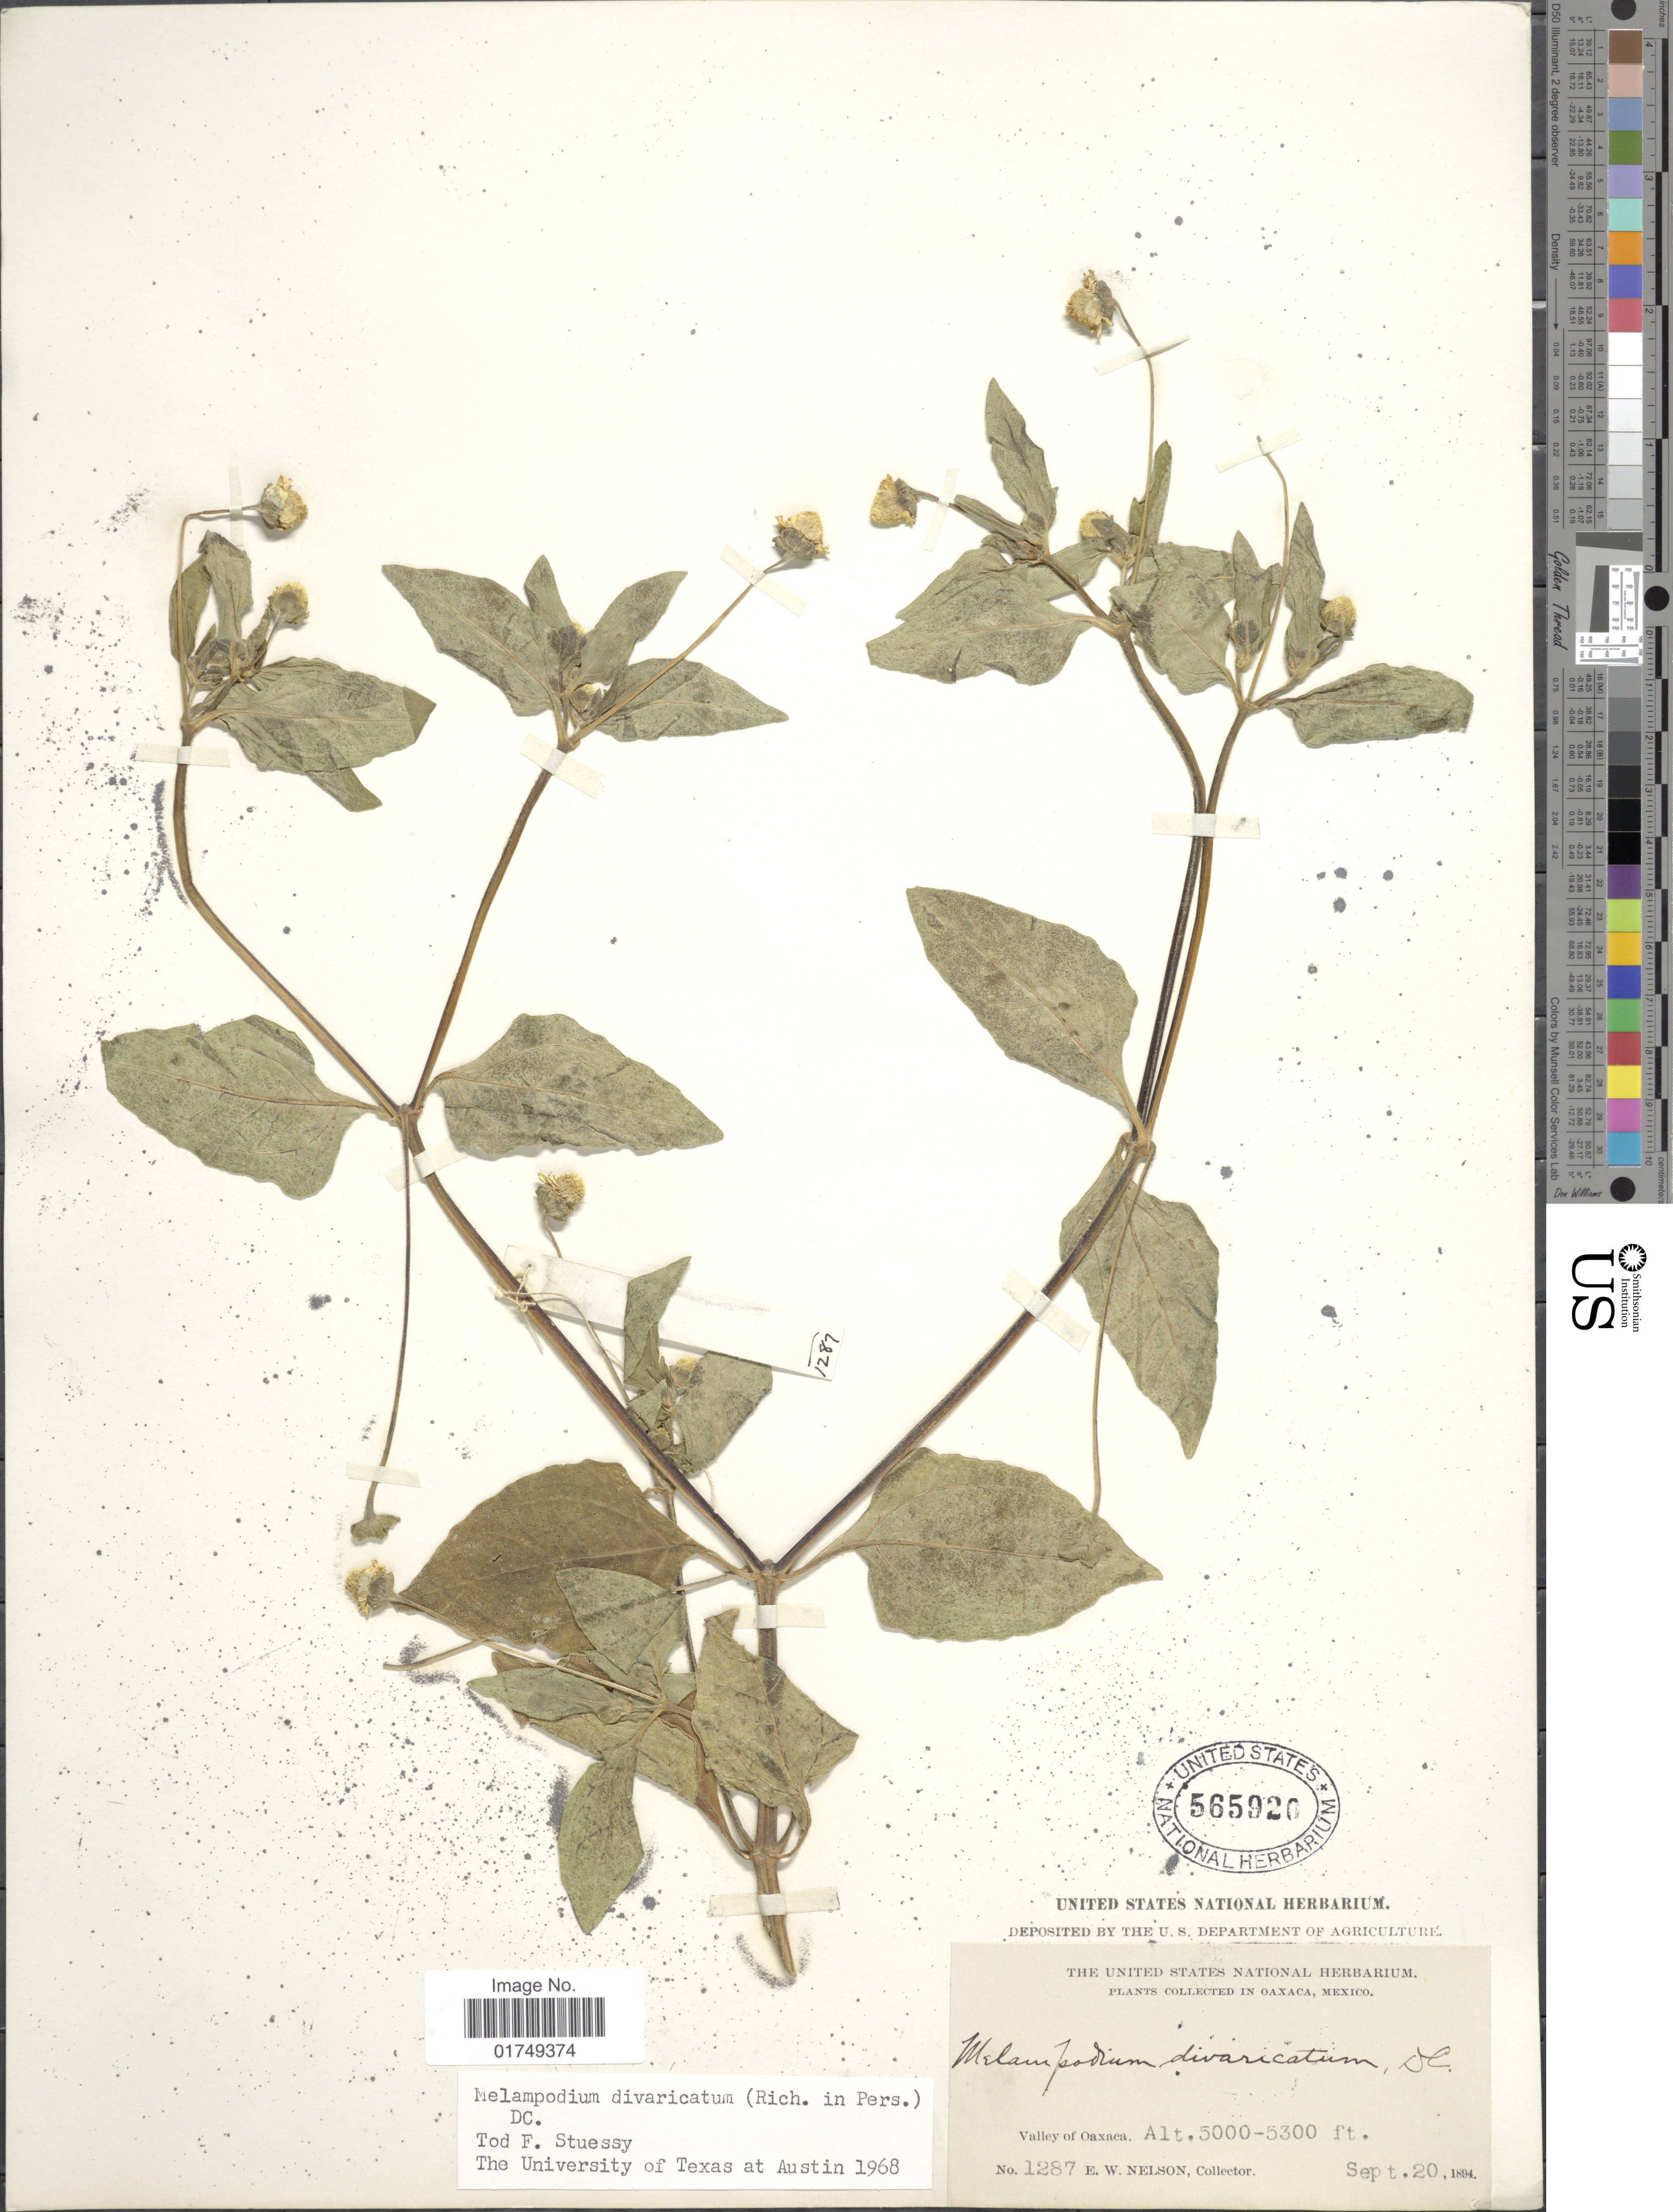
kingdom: Plantae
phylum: Tracheophyta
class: Magnoliopsida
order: Asterales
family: Asteraceae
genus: Melampodium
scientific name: Melampodium divaricatum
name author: (Rich.) DC.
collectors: E. W. Nelson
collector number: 1287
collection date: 1894-09-20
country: Mexico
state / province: Oaxaca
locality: Valley of Oaxaca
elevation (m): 1524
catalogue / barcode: US 565920